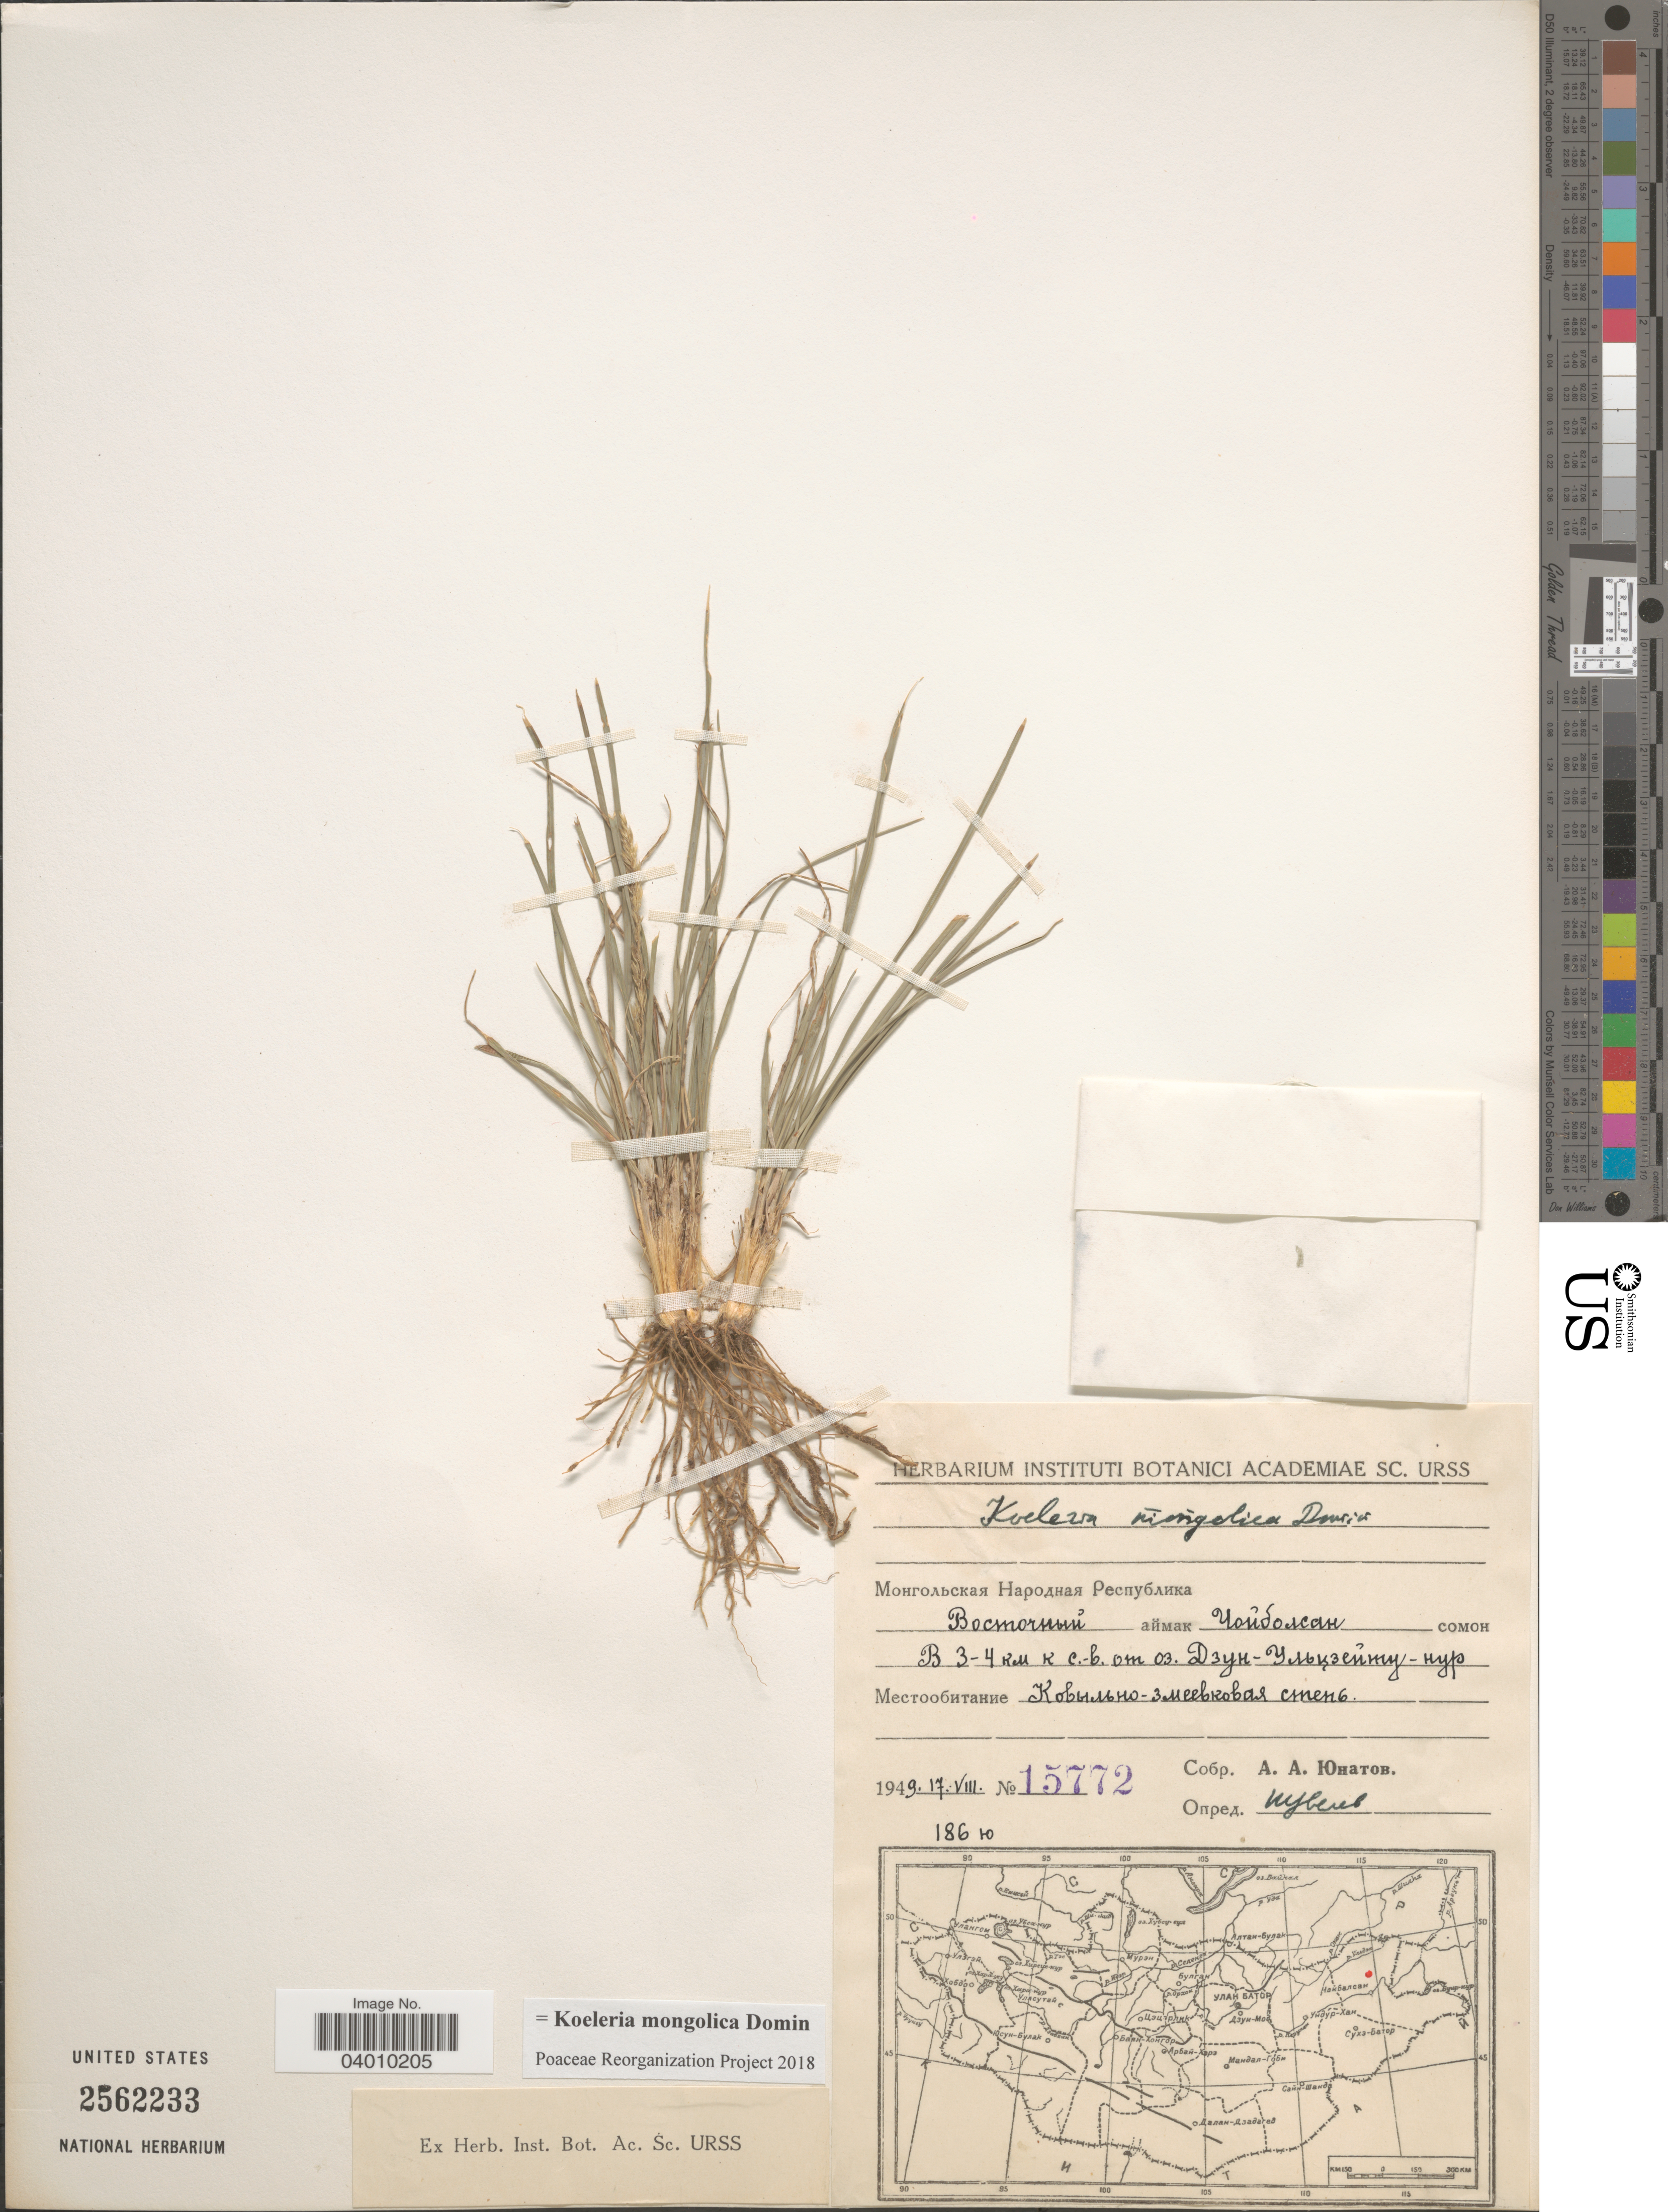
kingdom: Plantae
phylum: Tracheophyta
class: Liliopsida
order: Poales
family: Poaceae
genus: Koeleria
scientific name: Koeleria mongolica ined.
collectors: A. Unatov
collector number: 15772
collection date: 1949-08-17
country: Mongolia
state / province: Dornod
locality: Choybalsan sum, 30 km NE of lake Dzun-Ultszeytu-Nur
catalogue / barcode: US 2562233